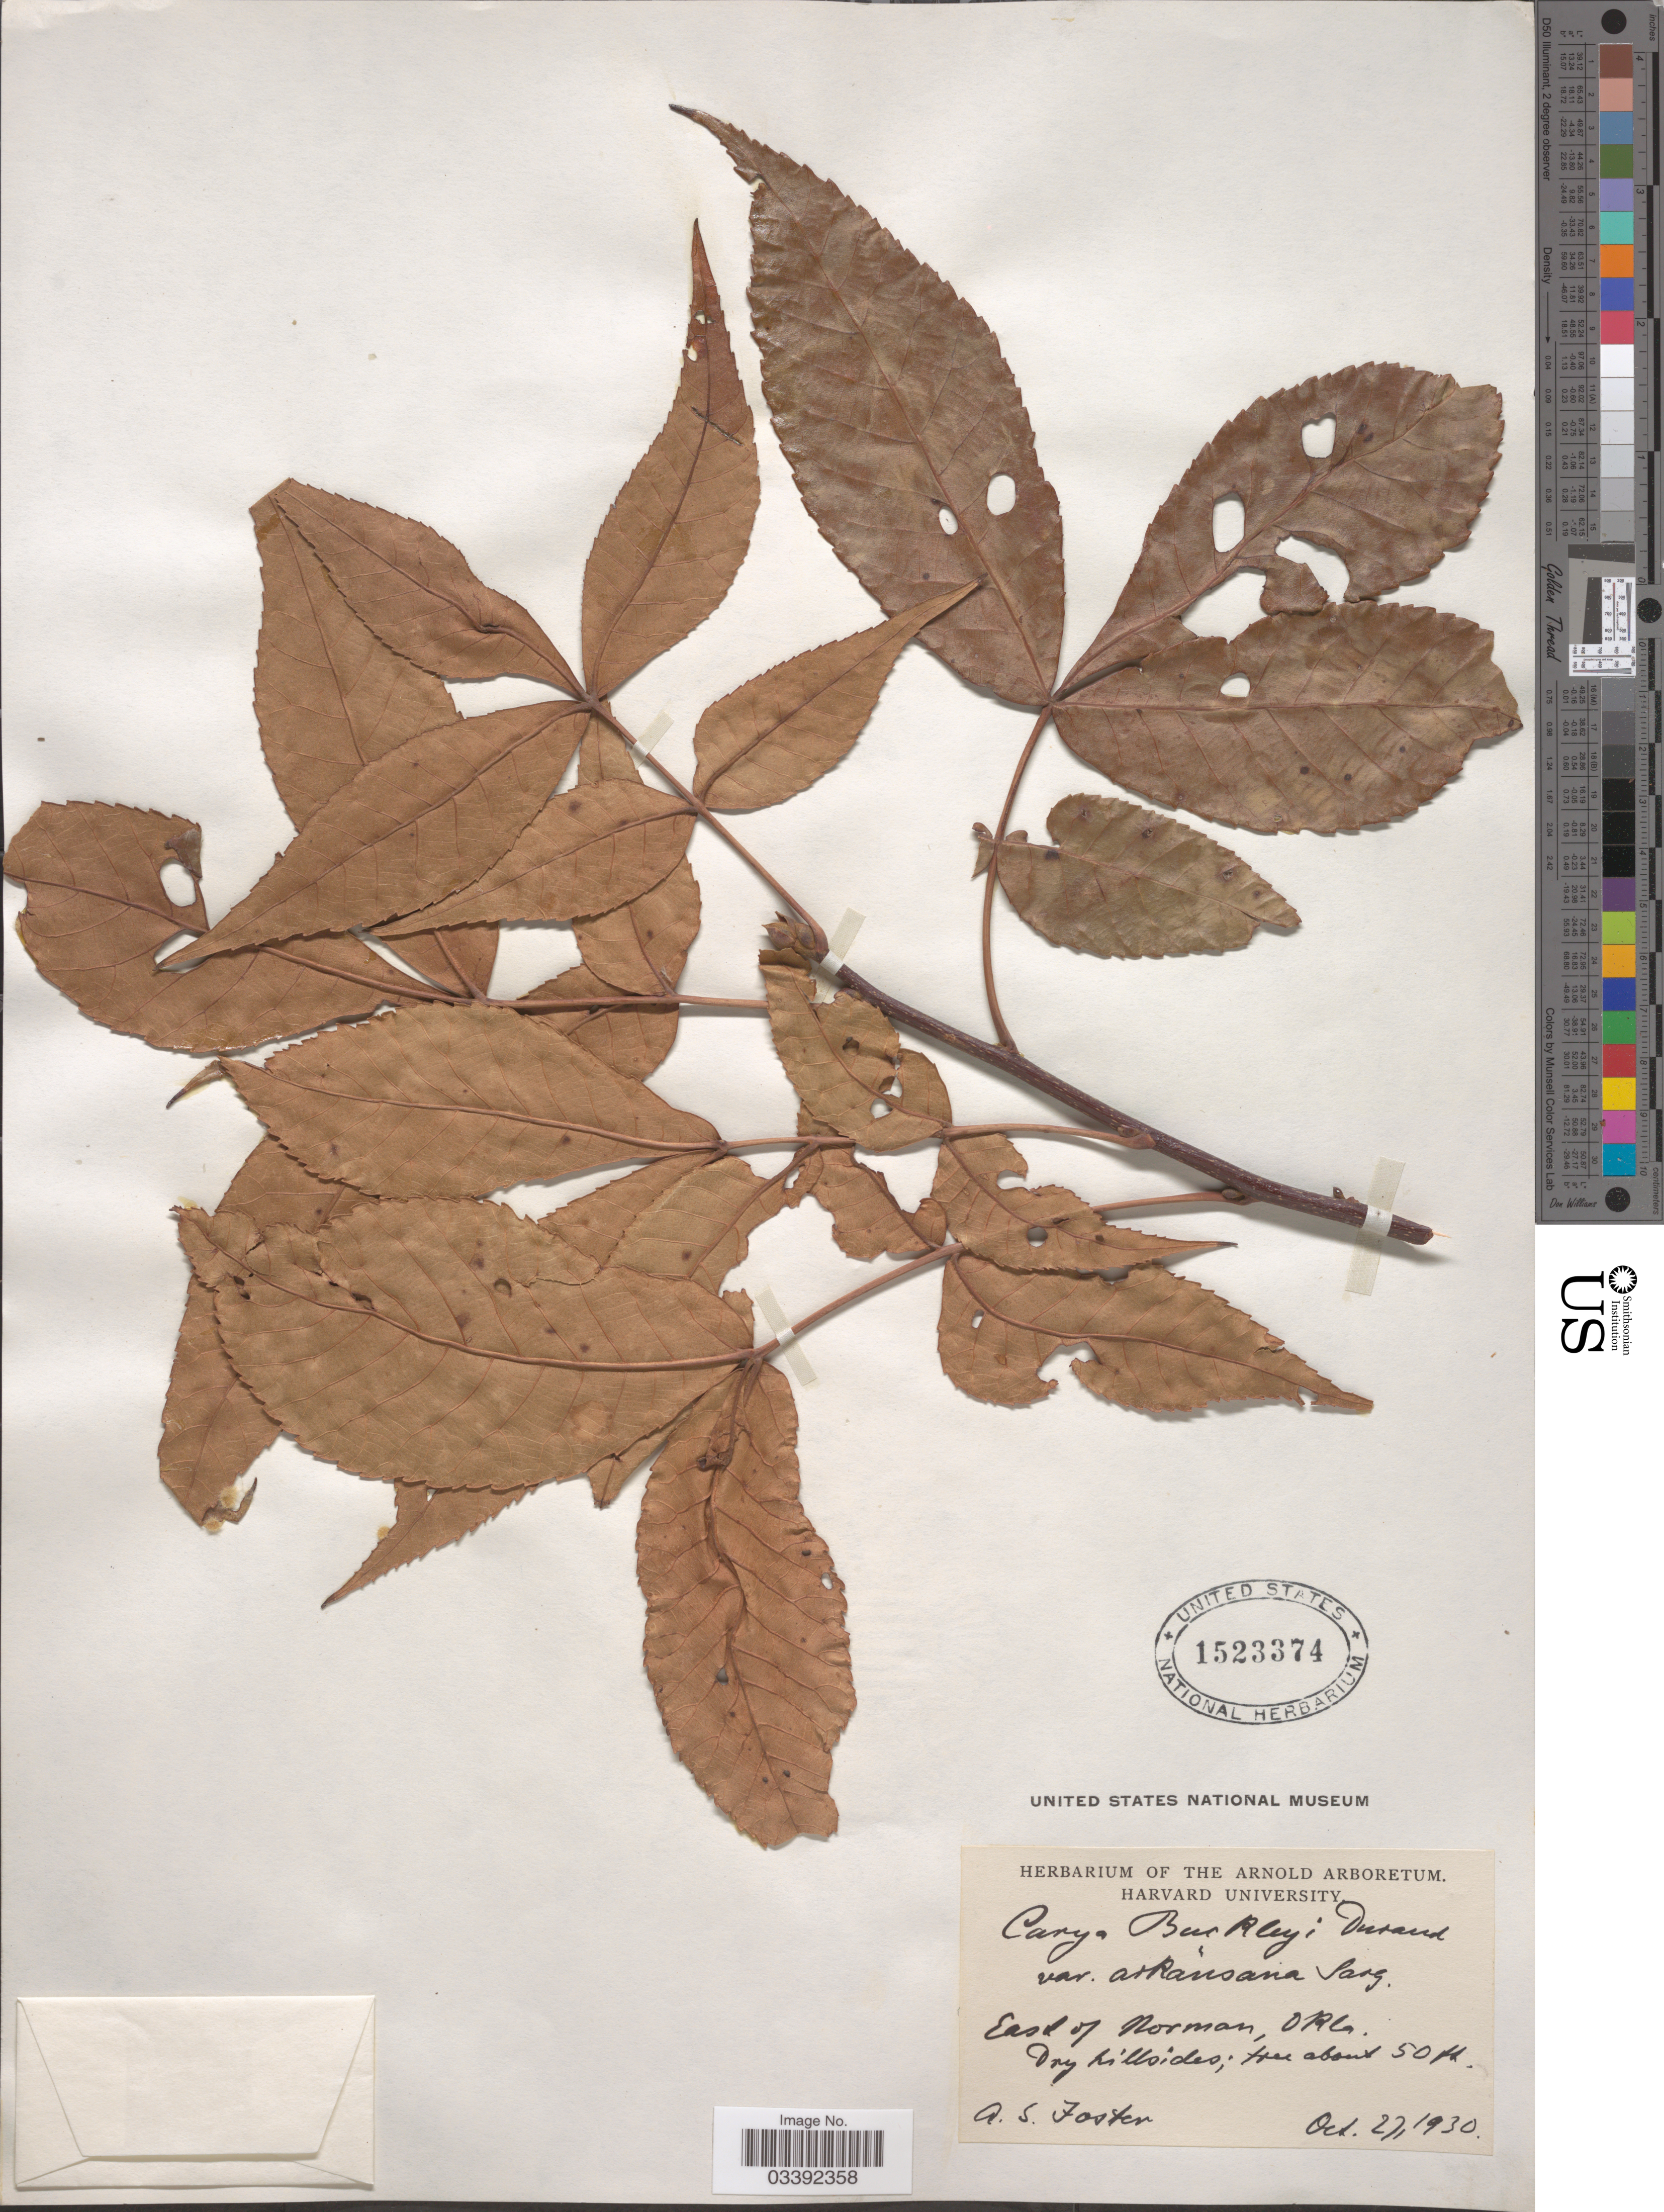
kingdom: Plantae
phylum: Tracheophyta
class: Magnoliopsida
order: Fagales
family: Juglandaceae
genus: Carya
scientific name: Carya texana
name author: Buckley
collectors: A. S. Foster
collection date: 1930-10-27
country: United States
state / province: Oklahoma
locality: East of Norman.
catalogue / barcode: US 1523374